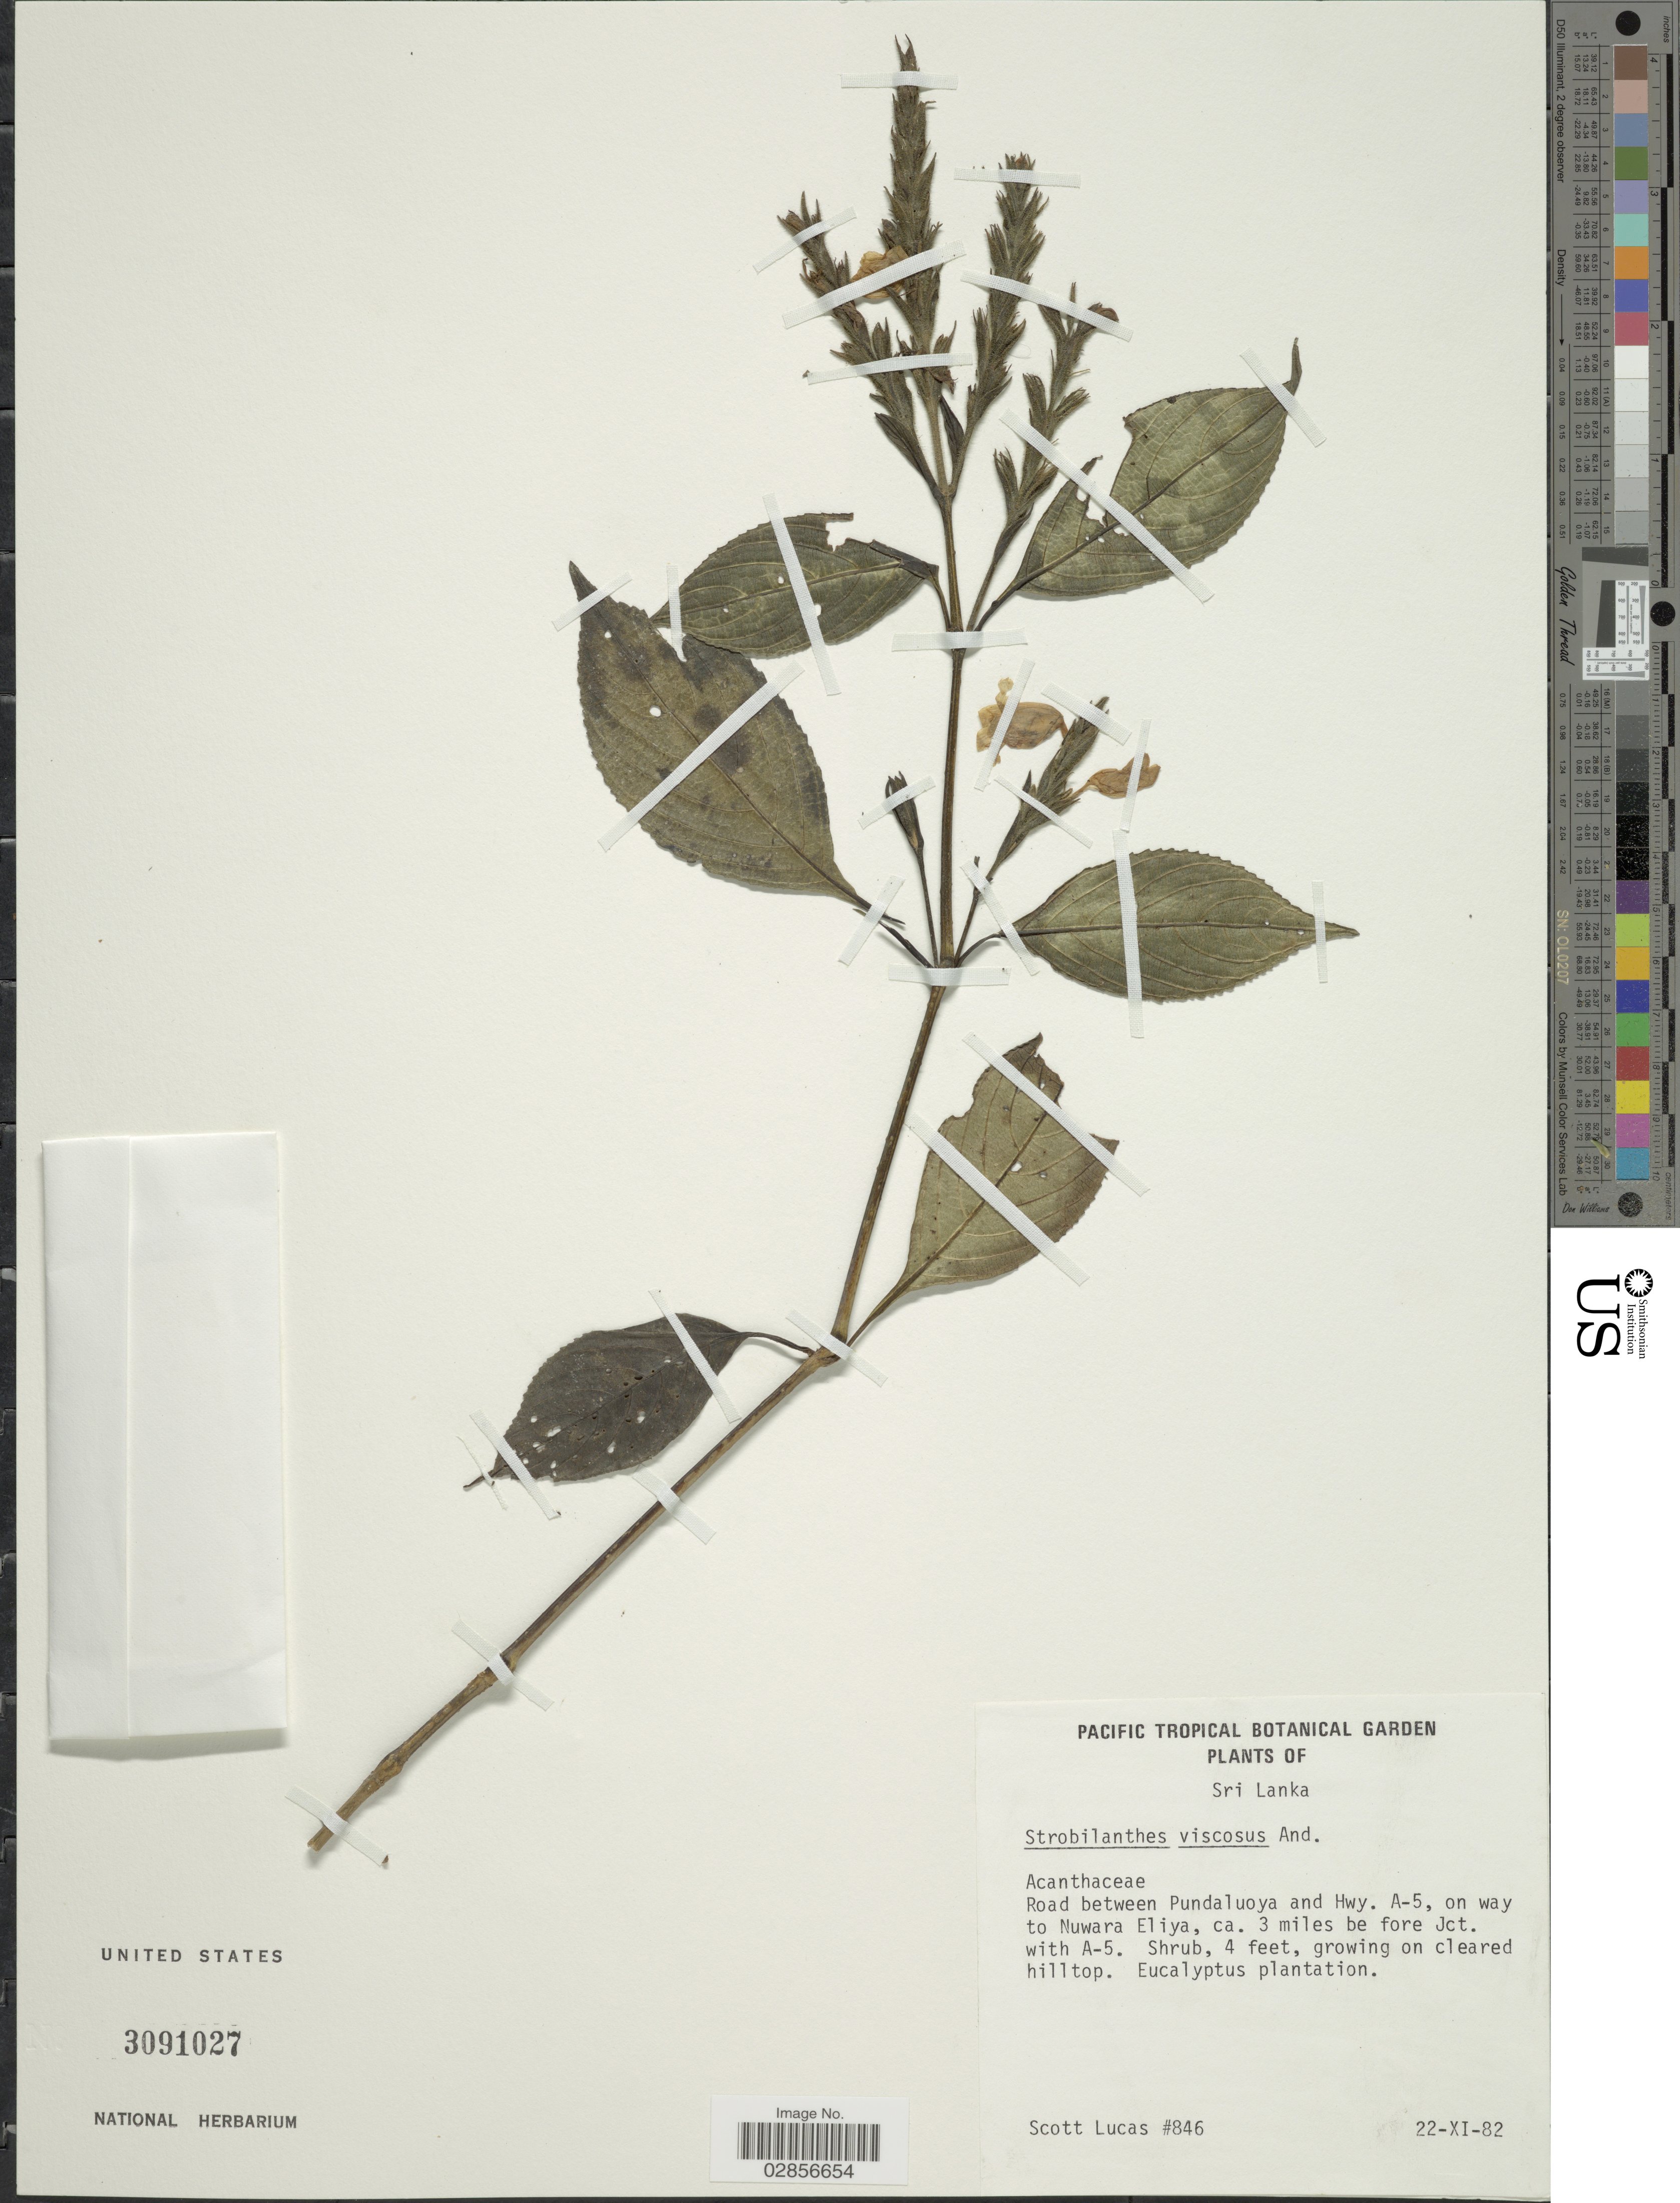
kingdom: Plantae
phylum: Tracheophyta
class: Magnoliopsida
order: Lamiales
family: Acanthaceae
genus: Strobilanthes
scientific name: Strobilanthes viscosa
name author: T. Anderson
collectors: S. Lucas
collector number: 846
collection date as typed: Transcribed d/m/y: 22/11/82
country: Sri Lanka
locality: Road between Pundaluoya and Hwy. A-5, on way to Nuwara Eliya, ca. 3 miles be fore Jct. with A-5.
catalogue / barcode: US 3091027